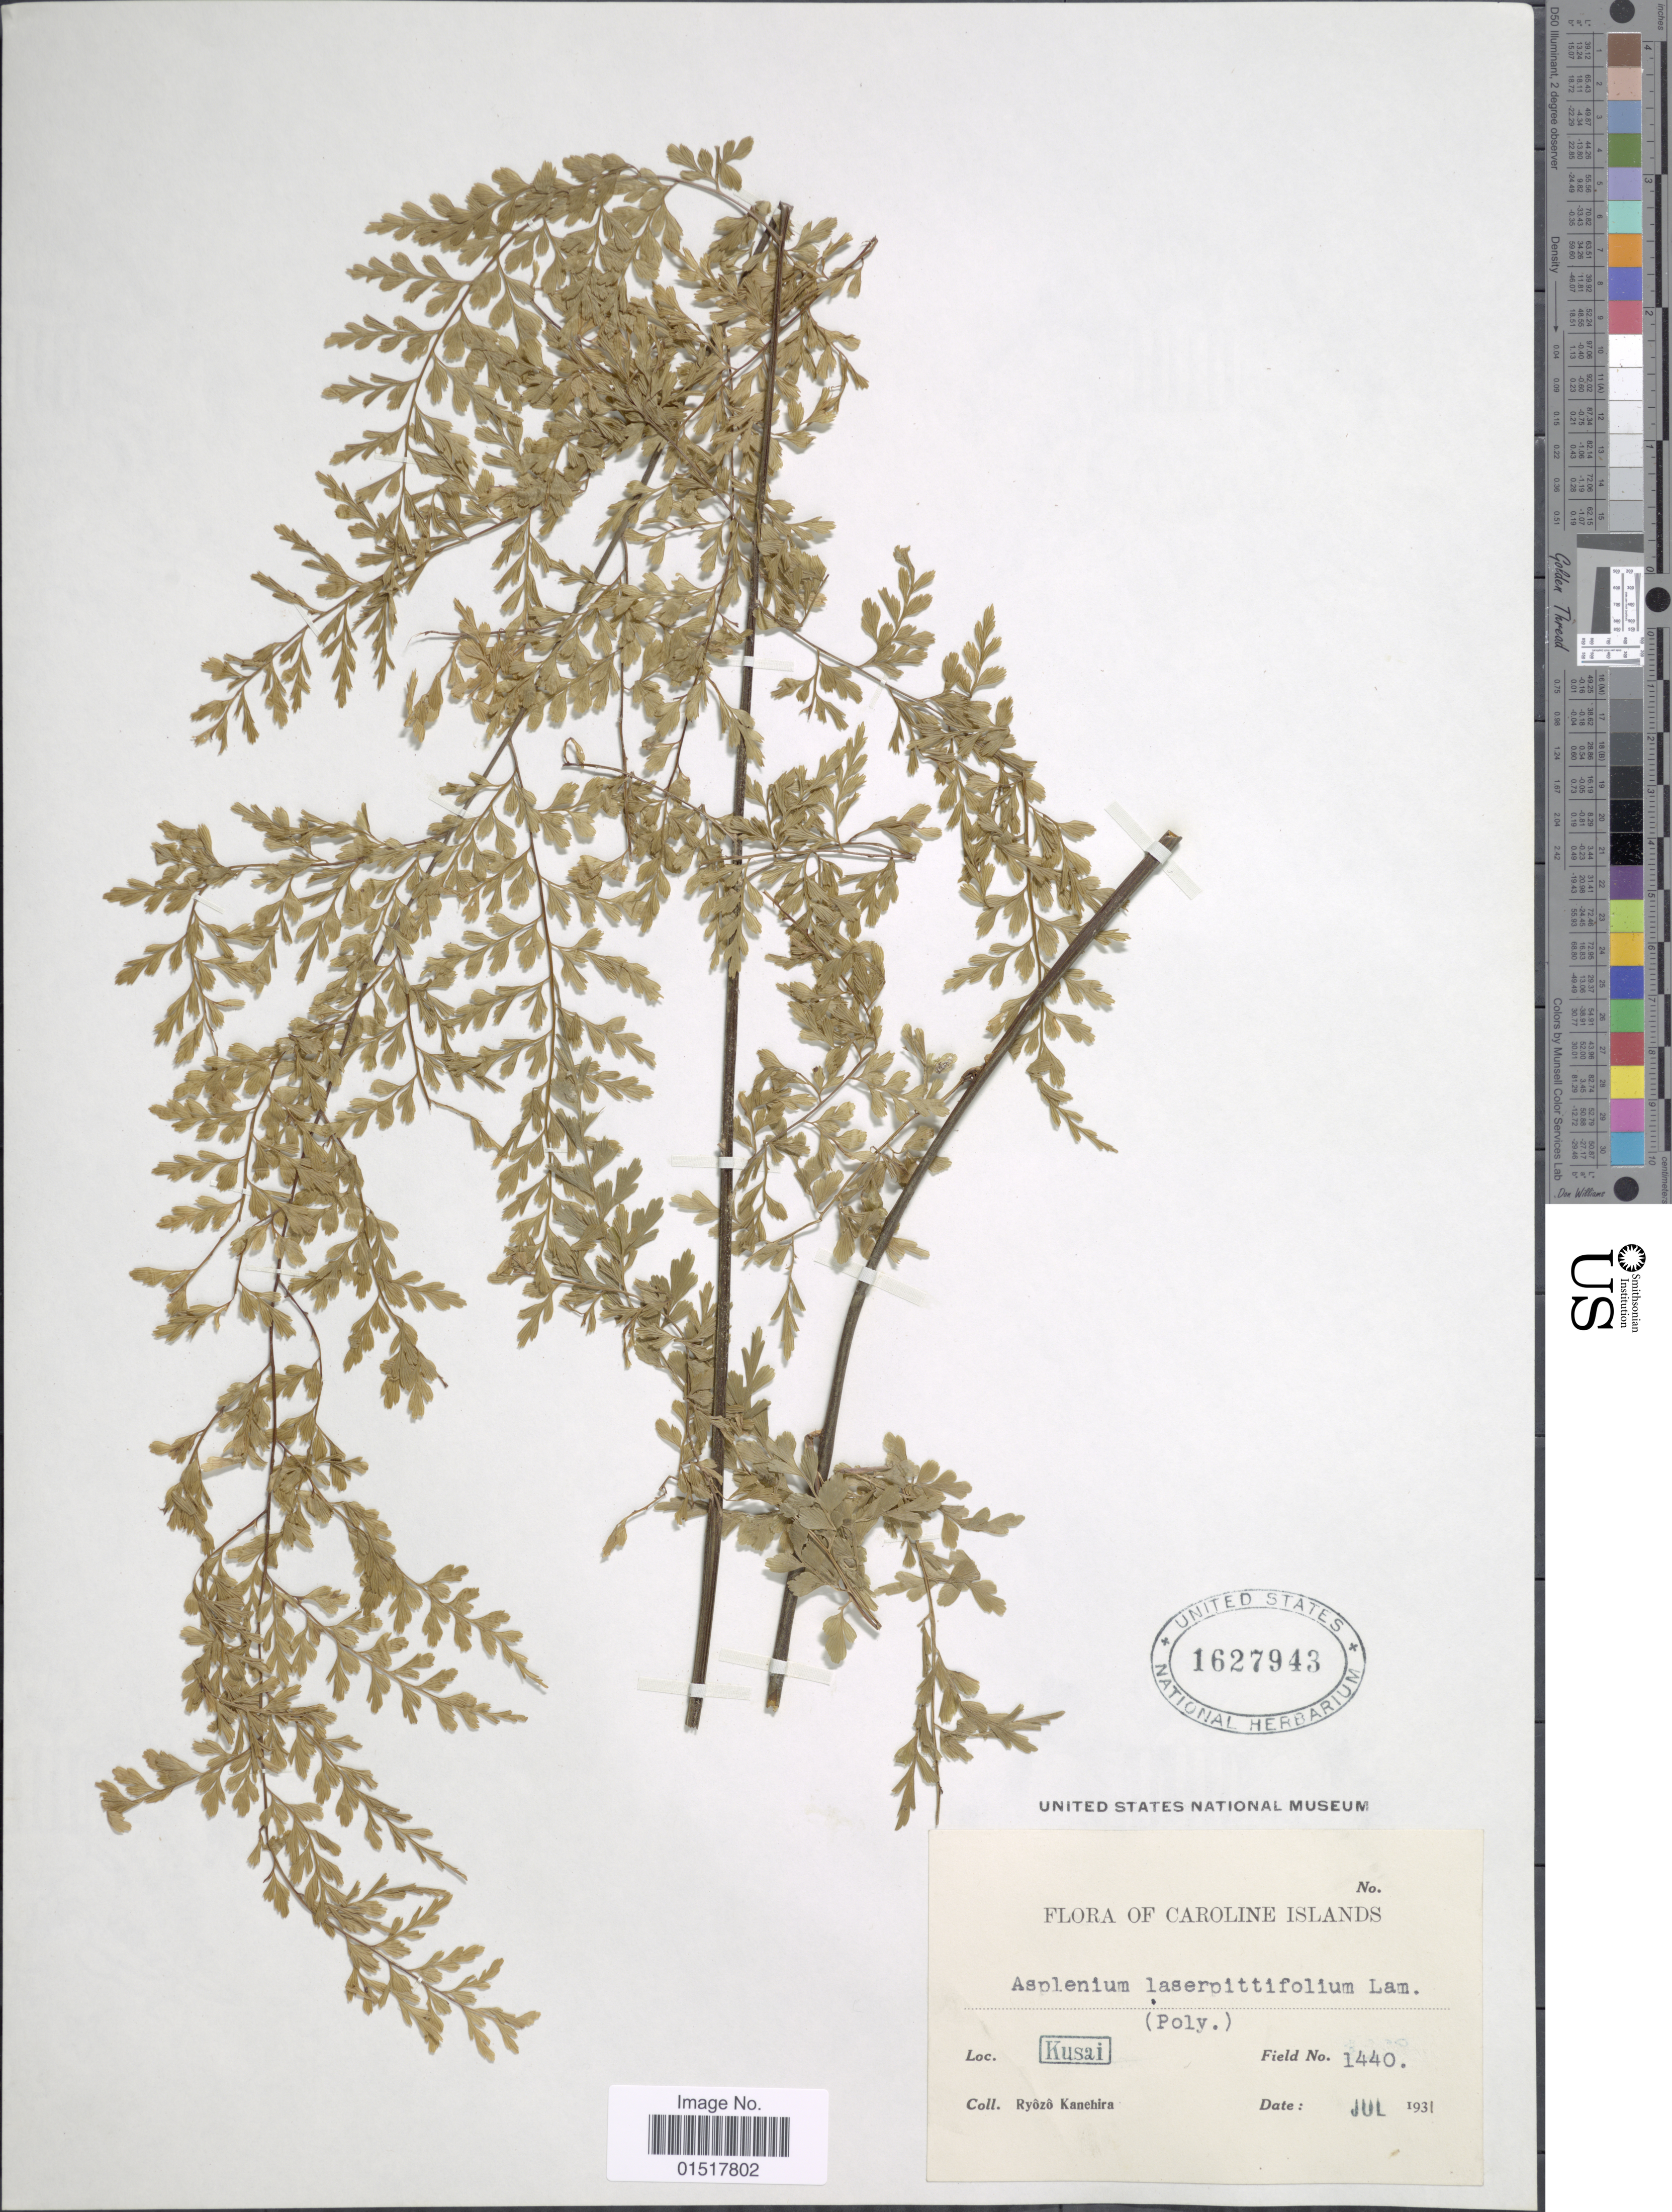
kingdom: Plantae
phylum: Tracheophyta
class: Polypodiopsida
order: Polypodiales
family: Aspleniaceae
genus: Asplenium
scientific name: Asplenium laserpitiifolium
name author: Lam.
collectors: R. Kanehira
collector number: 1440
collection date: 1931-07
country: Micronesia, Federated States of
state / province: Kosrae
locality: Caroline Islands. Kusai.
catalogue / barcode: US 1627943